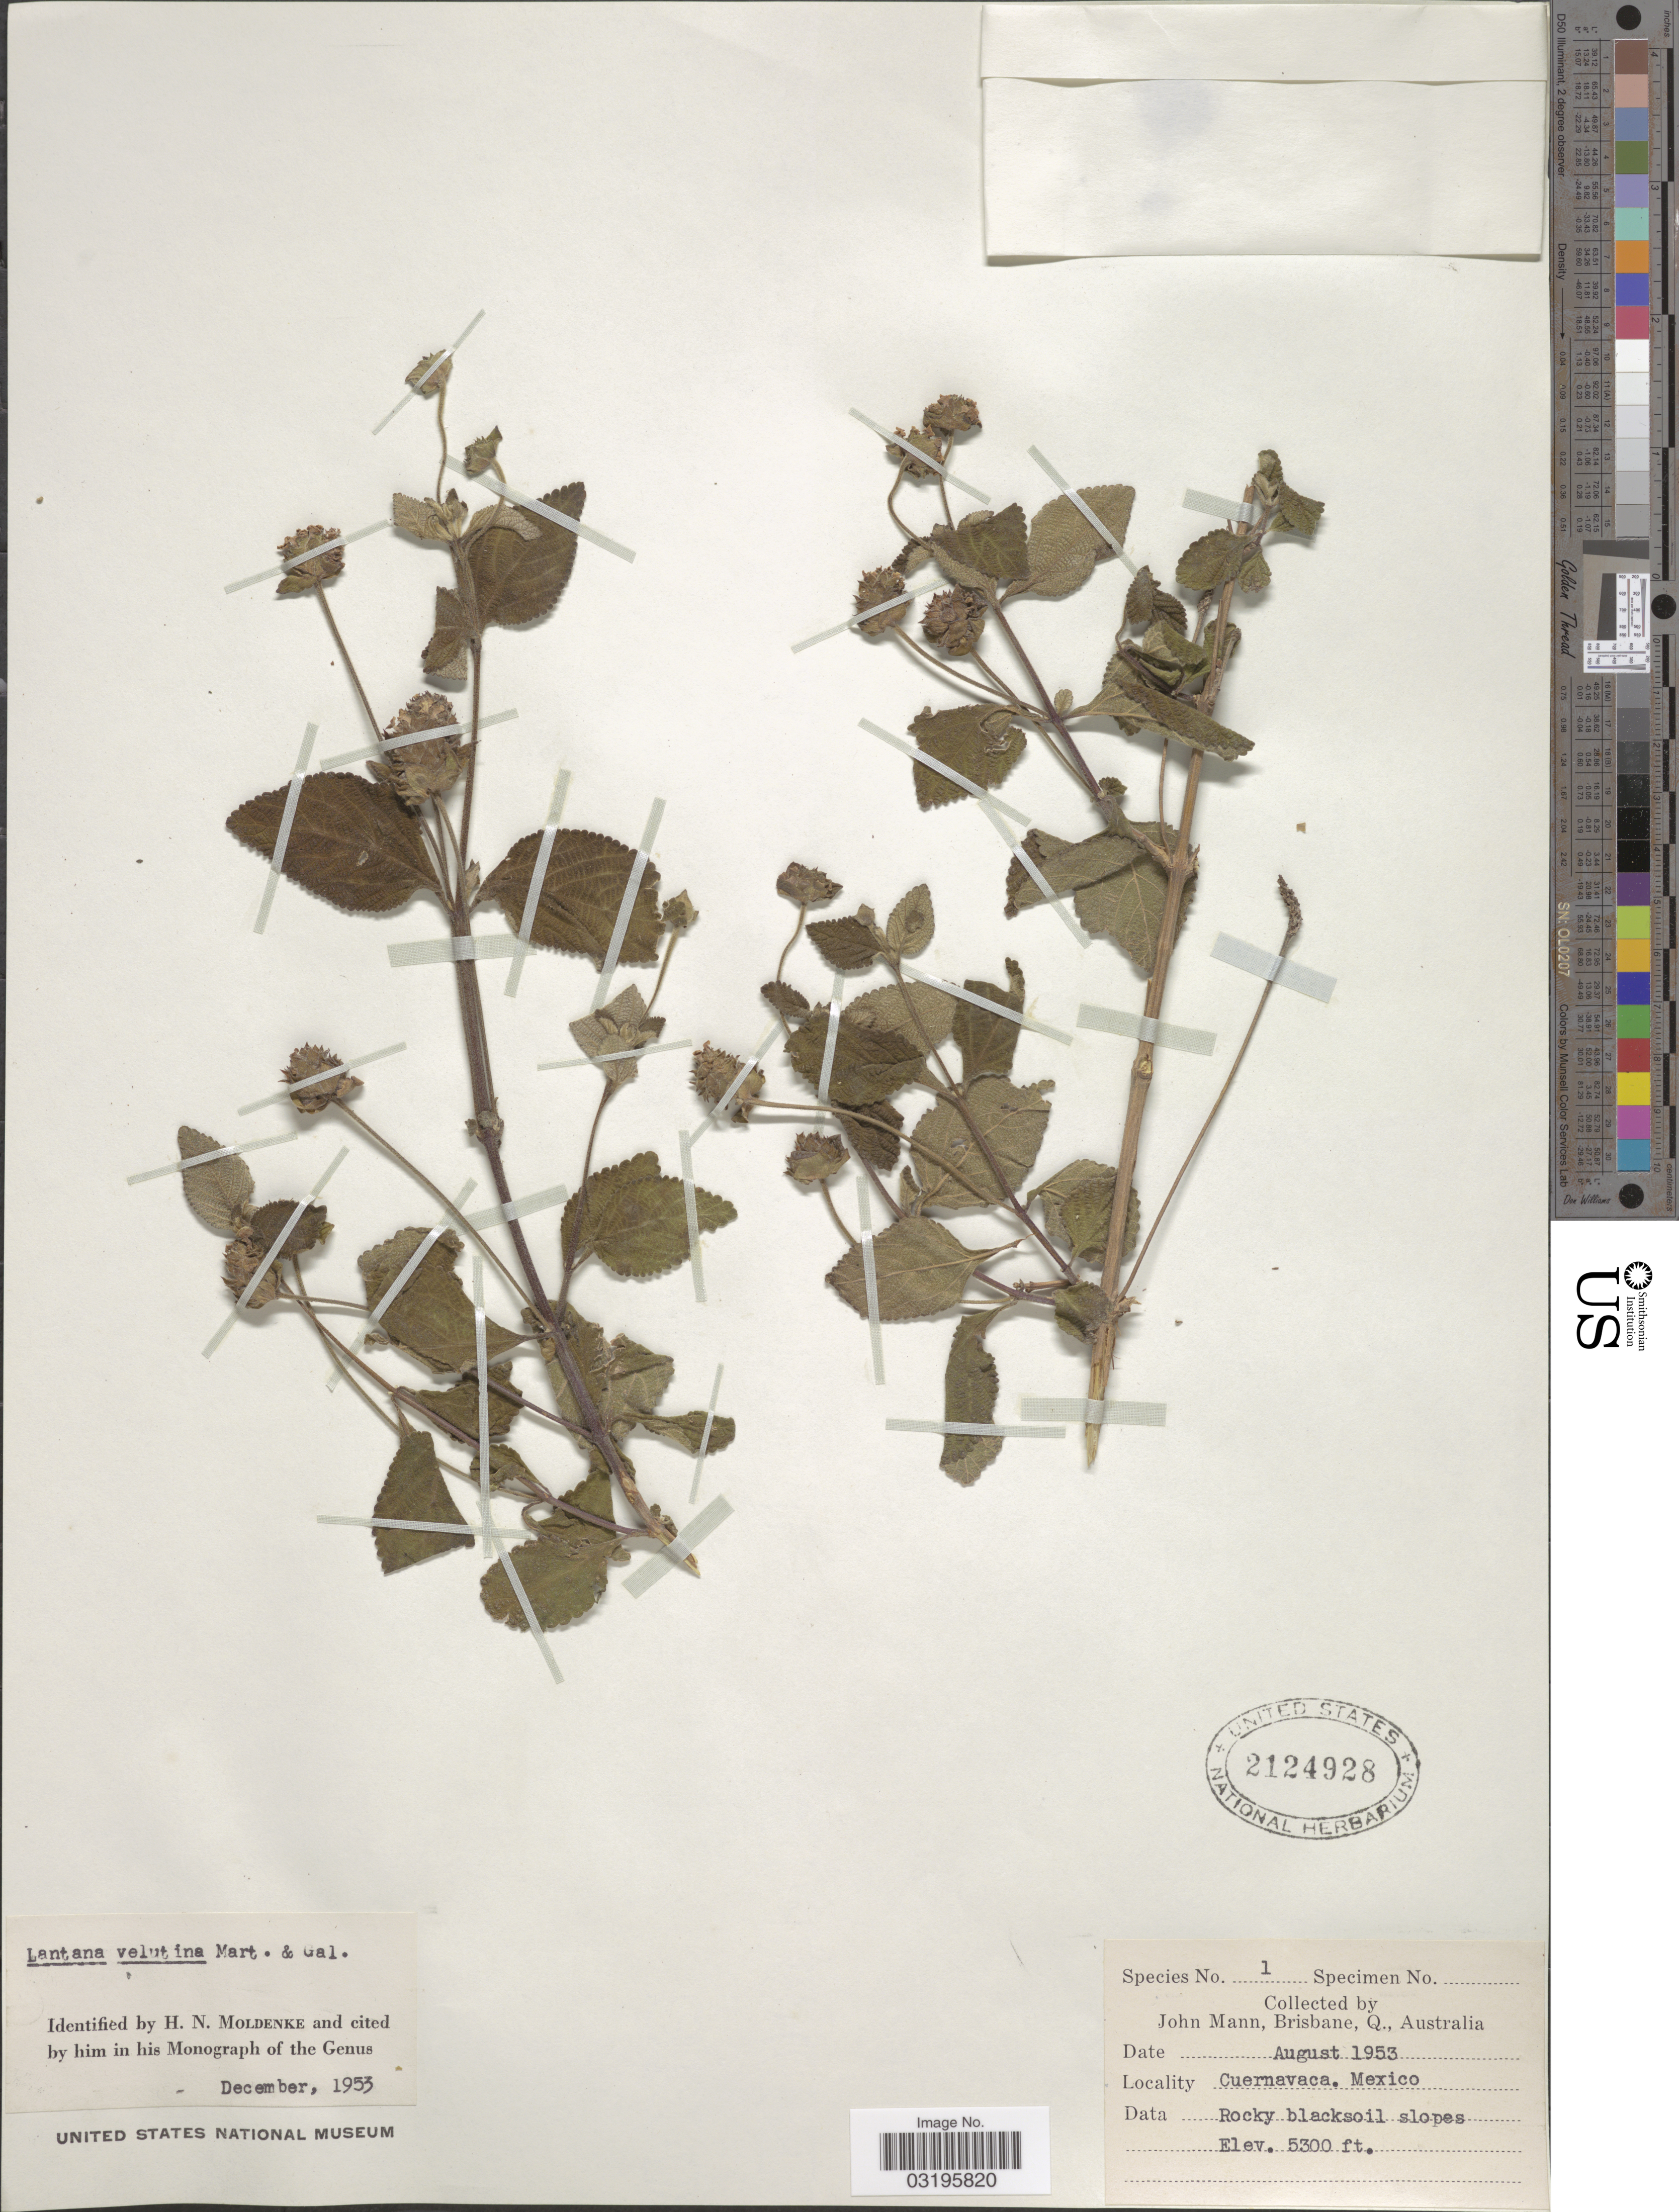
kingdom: Plantae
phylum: Tracheophyta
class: Magnoliopsida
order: Lamiales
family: Verbenaceae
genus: Lantana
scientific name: Lantana velutina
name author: M. Martens & Galeotti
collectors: J. Mann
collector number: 1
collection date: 1953-08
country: Mexico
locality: Cuernavaca.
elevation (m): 1615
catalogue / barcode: US 2124928